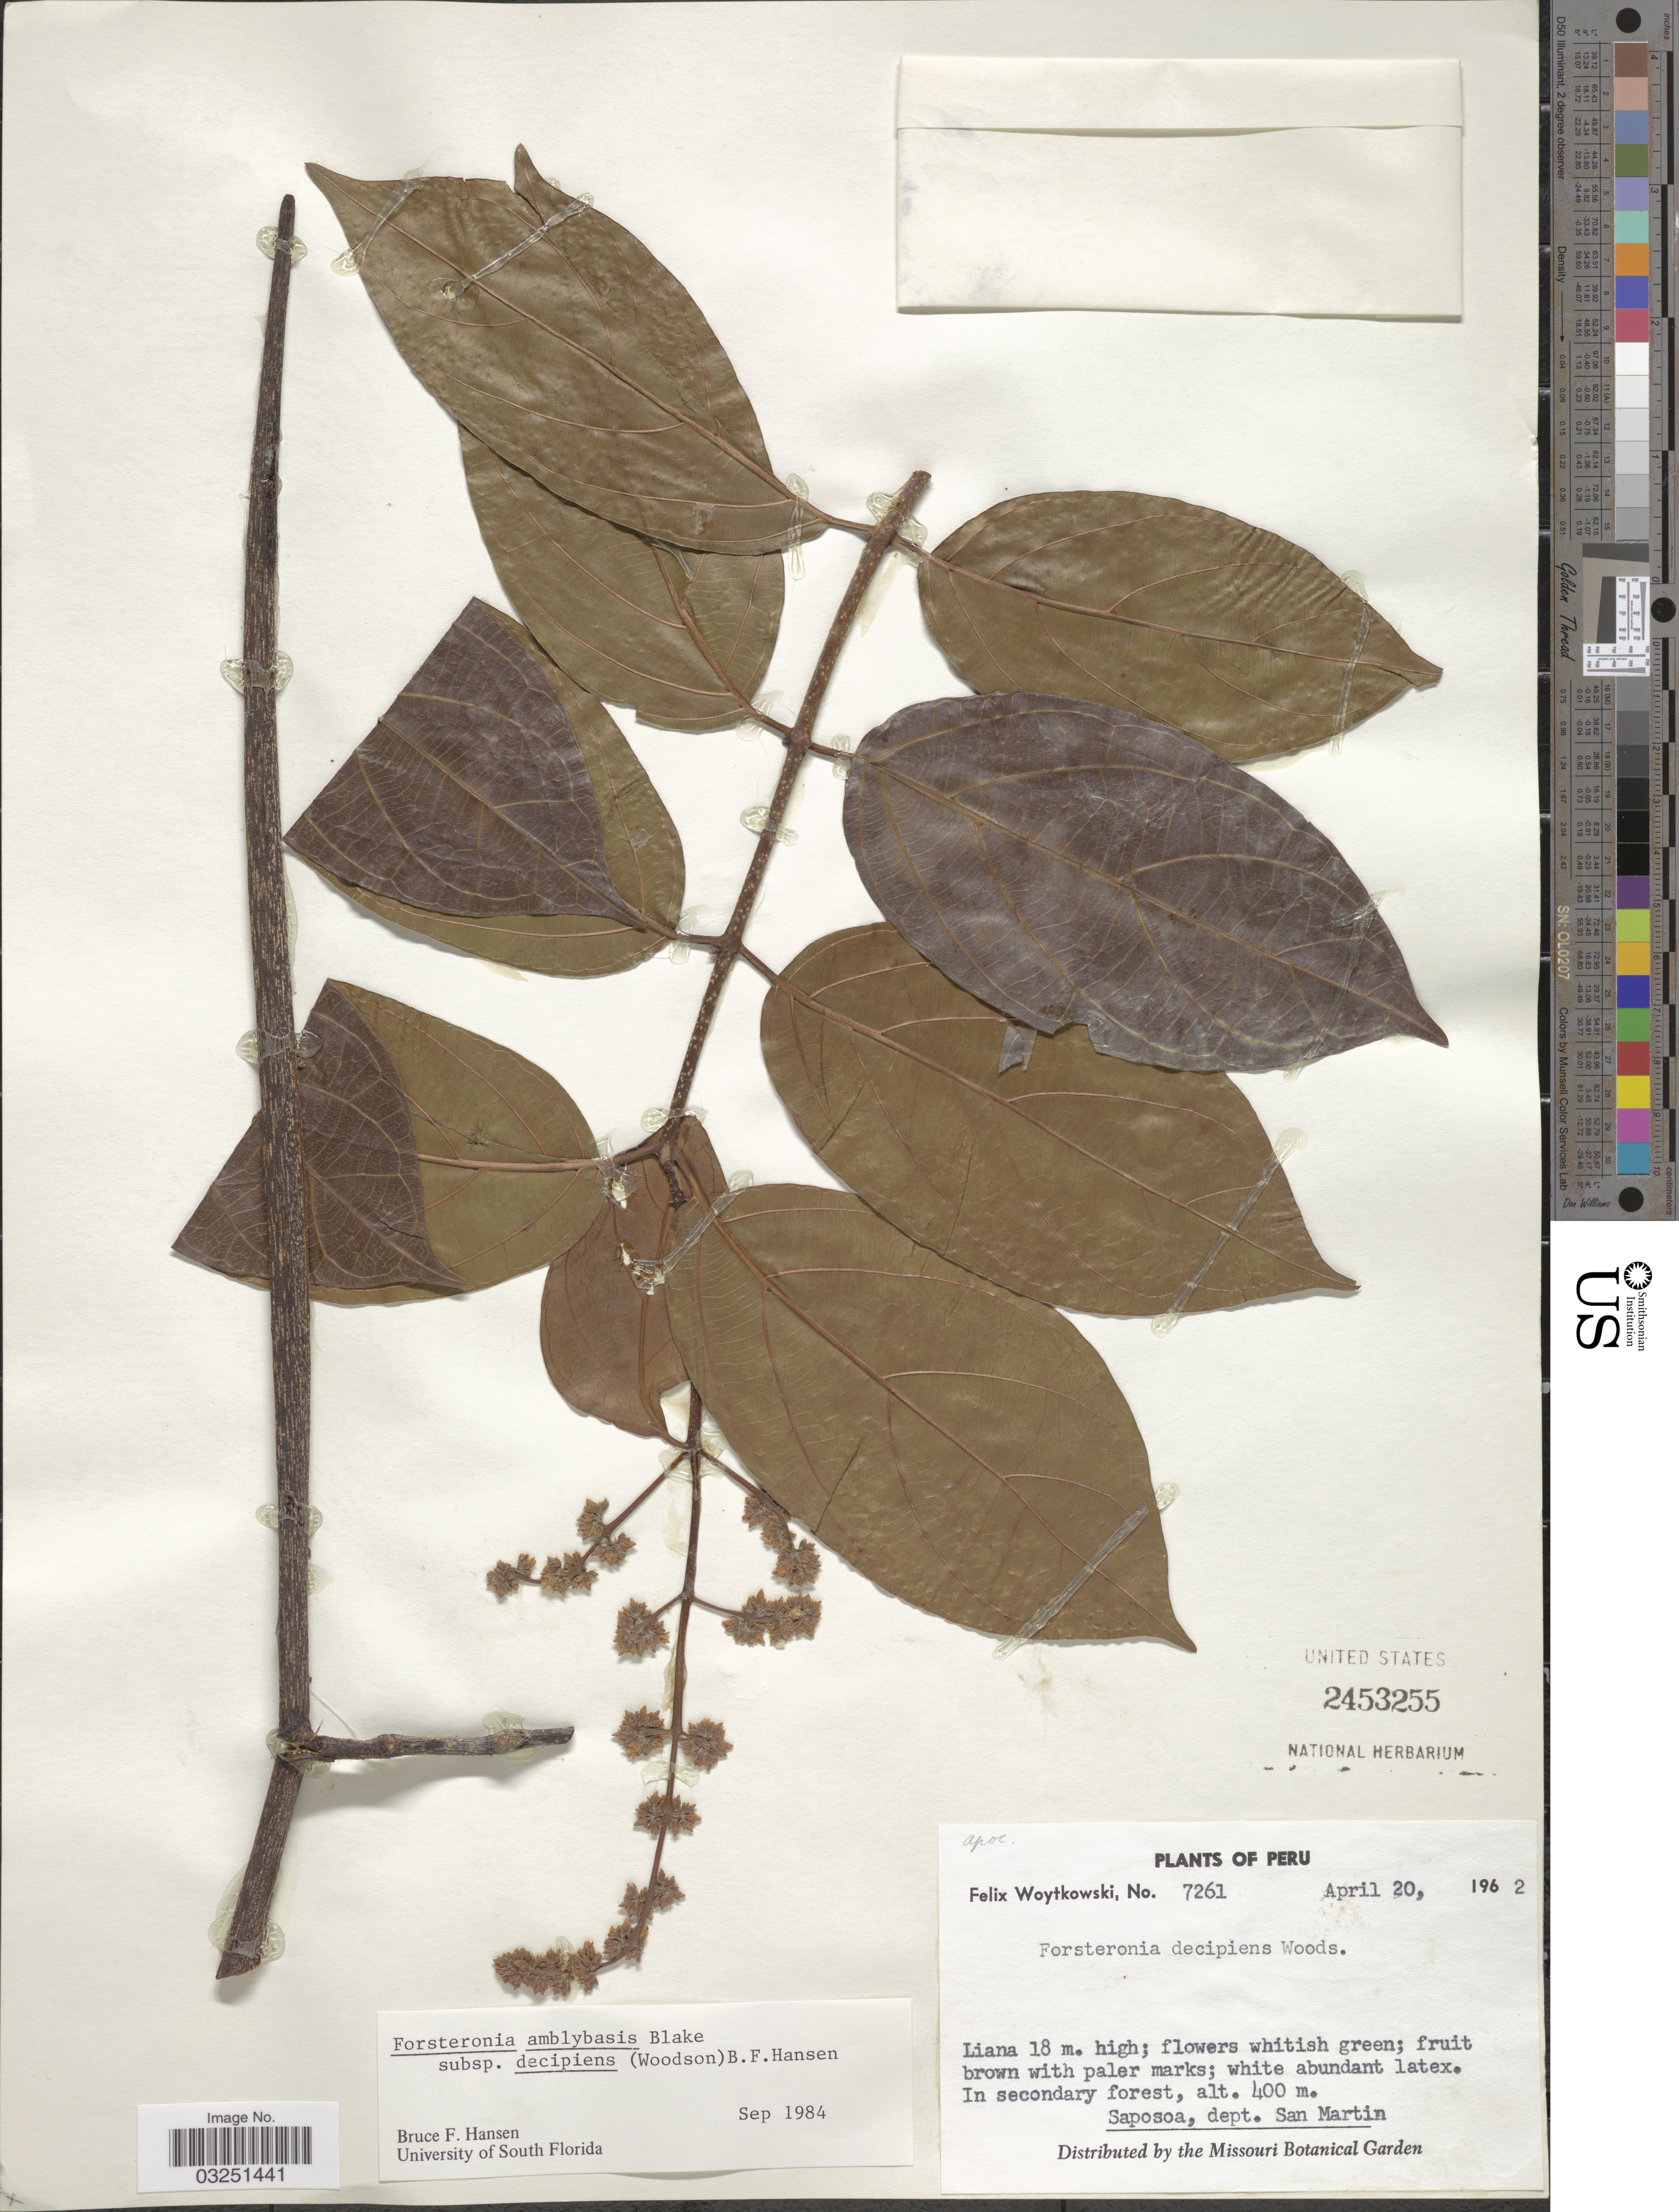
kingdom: Plantae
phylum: Tracheophyta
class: Magnoliopsida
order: Gentianales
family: Apocynaceae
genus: Forsteronia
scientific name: Forsteronia amblybasis subsp. decipiens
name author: (Woodson) B.F. Hansen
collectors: F. Woytkowski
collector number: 7261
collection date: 1962-04-20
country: Peru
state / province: San Martín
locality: Saposoa, dept. San Martin.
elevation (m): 400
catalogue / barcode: US 2453255